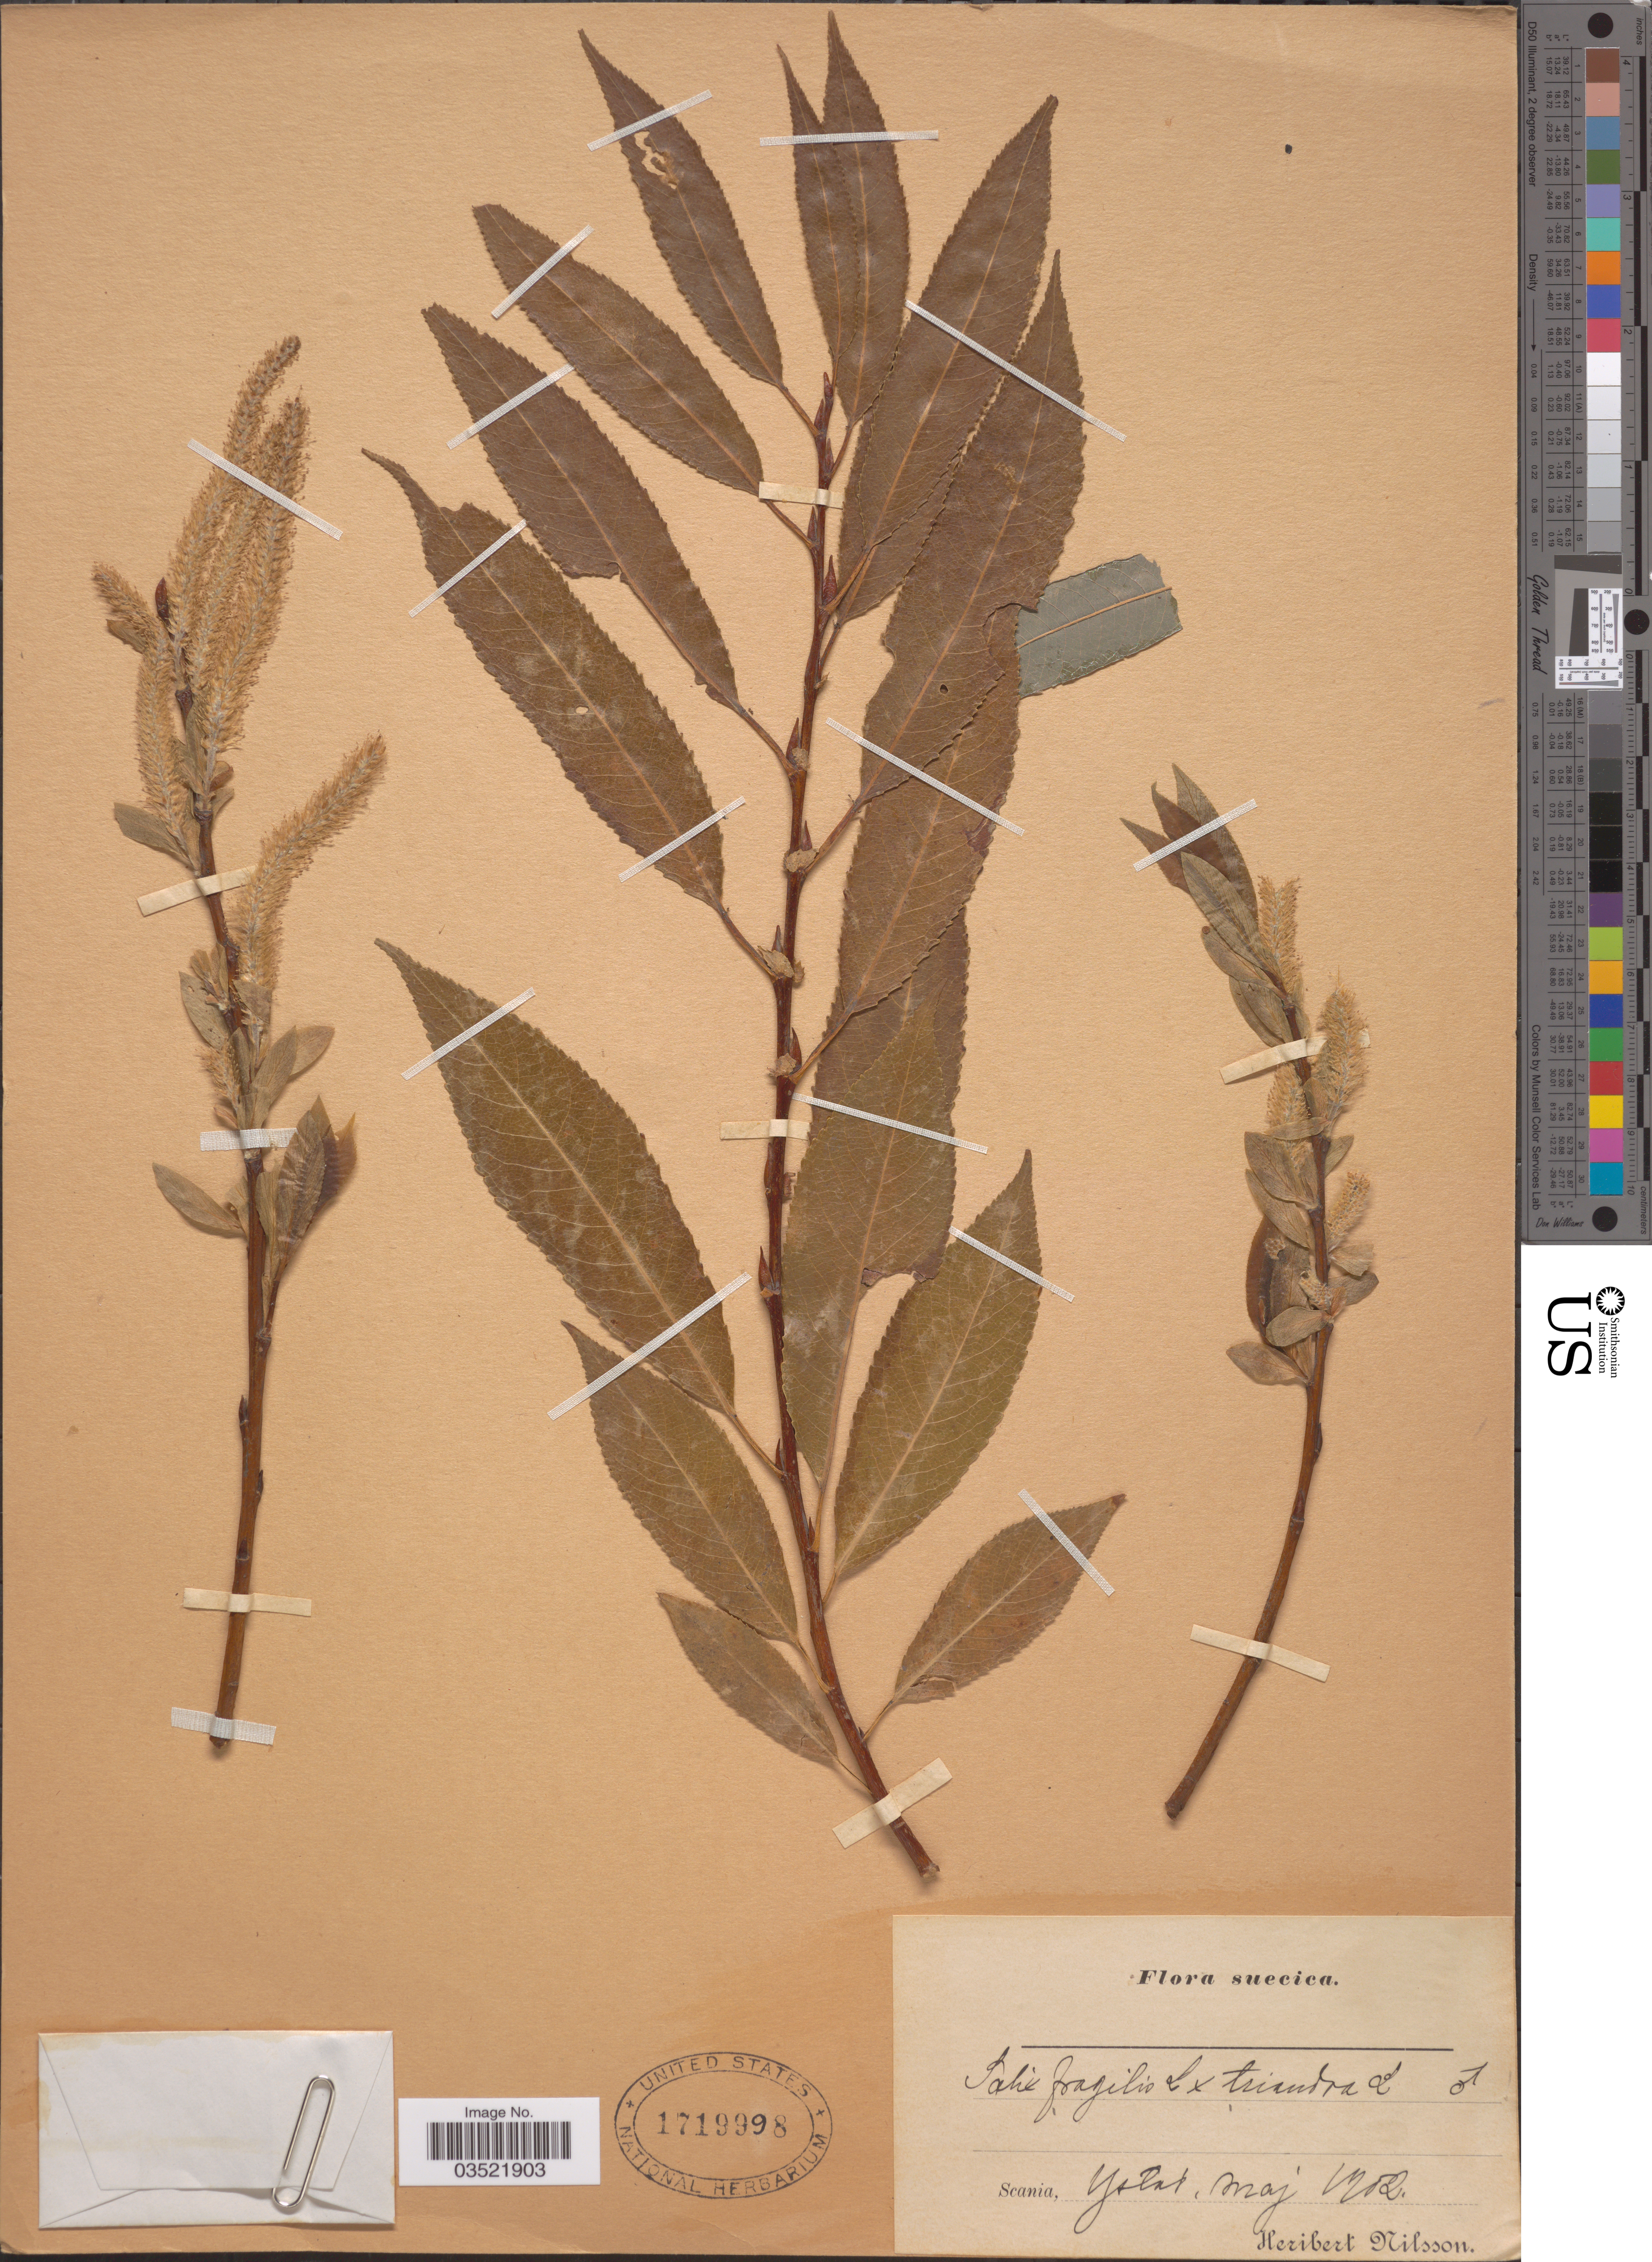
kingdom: Plantae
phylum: Tracheophyta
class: Magnoliopsida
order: Malpighiales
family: Salicaceae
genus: Salix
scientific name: Salix fragilis x S. triandra L.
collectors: H. Nilsson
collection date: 1902-05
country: Sweden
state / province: Skåne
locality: Suecica. Scania, Ystad.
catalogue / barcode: US 1719998